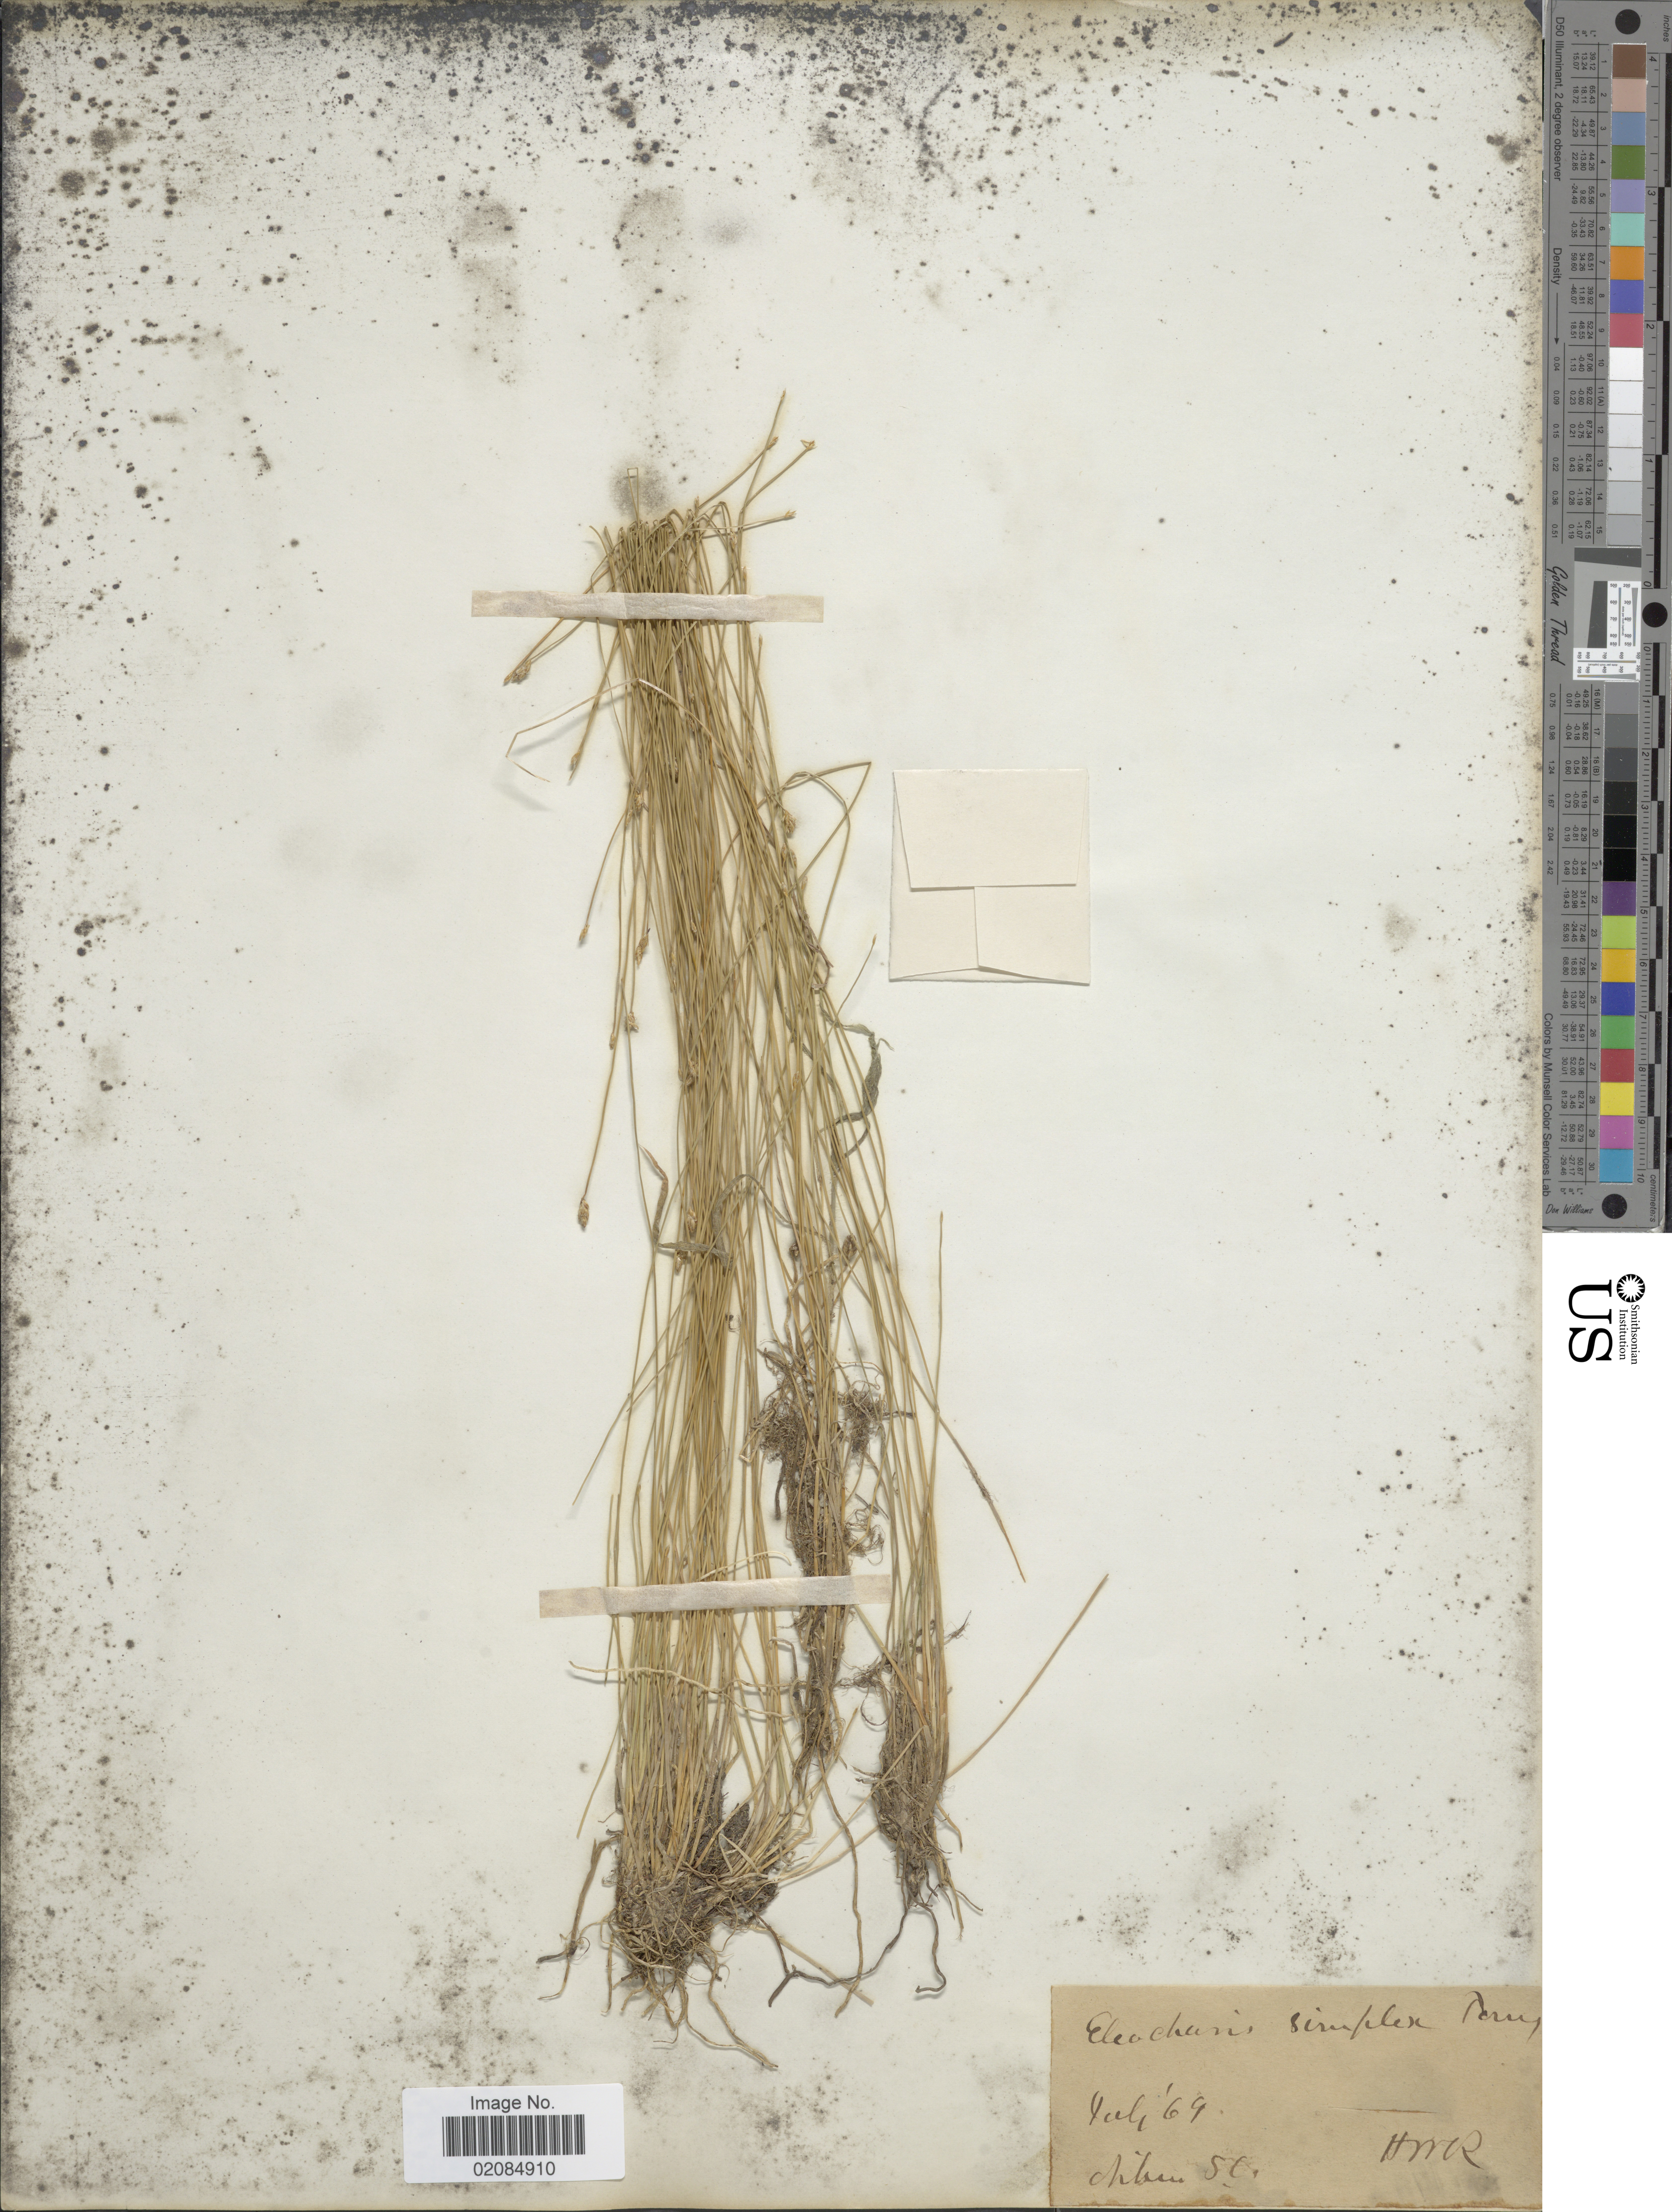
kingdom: Plantae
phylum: Tracheophyta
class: Liliopsida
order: Poales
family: Cyperaceae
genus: Eleocharis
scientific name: Eleocharis tortilis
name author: (Link) Schult.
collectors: H. W. R.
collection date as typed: Transcribed d/m/y: /7/69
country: United States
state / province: South Carolina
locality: Aiken SC